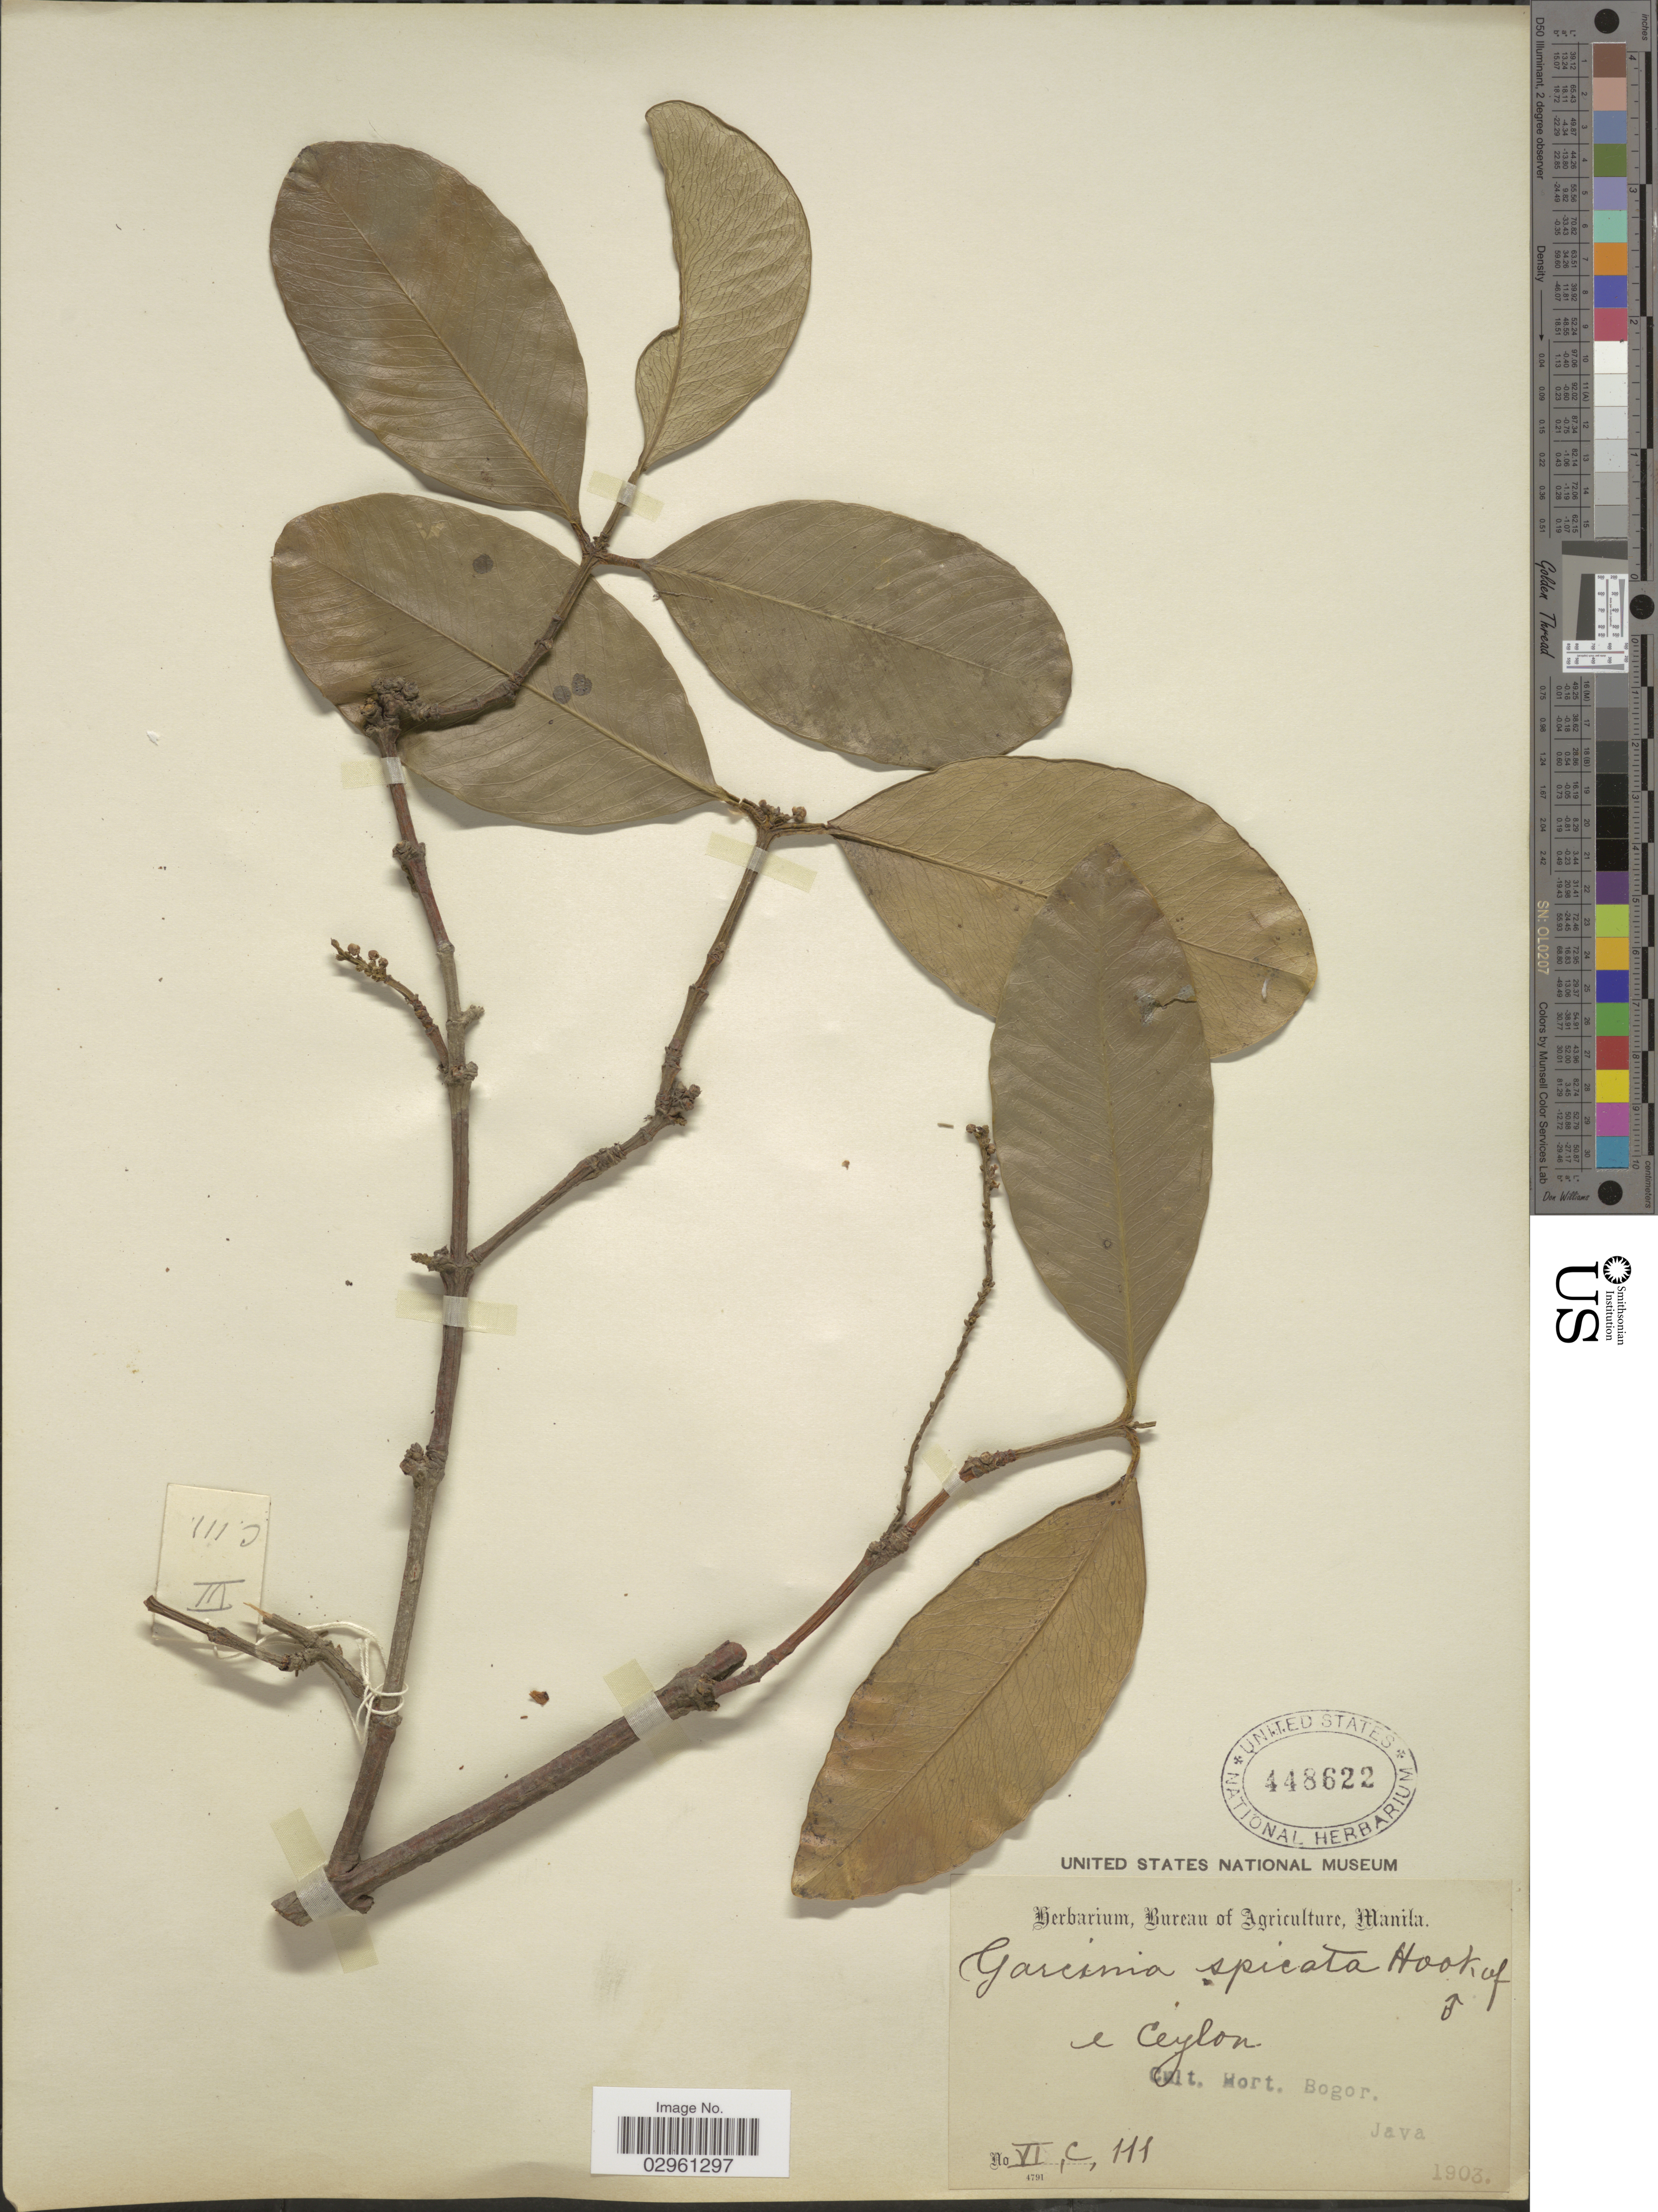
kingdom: Plantae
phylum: Tracheophyta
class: Magnoliopsida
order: Malpighiales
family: Clusiaceae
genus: Garcinia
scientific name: Garcinia spicata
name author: Hook. f.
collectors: Ex herb. Bureau of Agriculture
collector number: VI, C, 111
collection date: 1903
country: Indonesia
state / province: Java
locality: E Ceylon [unsure placement]. Cult. Hort. Bogor.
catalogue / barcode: US 448622